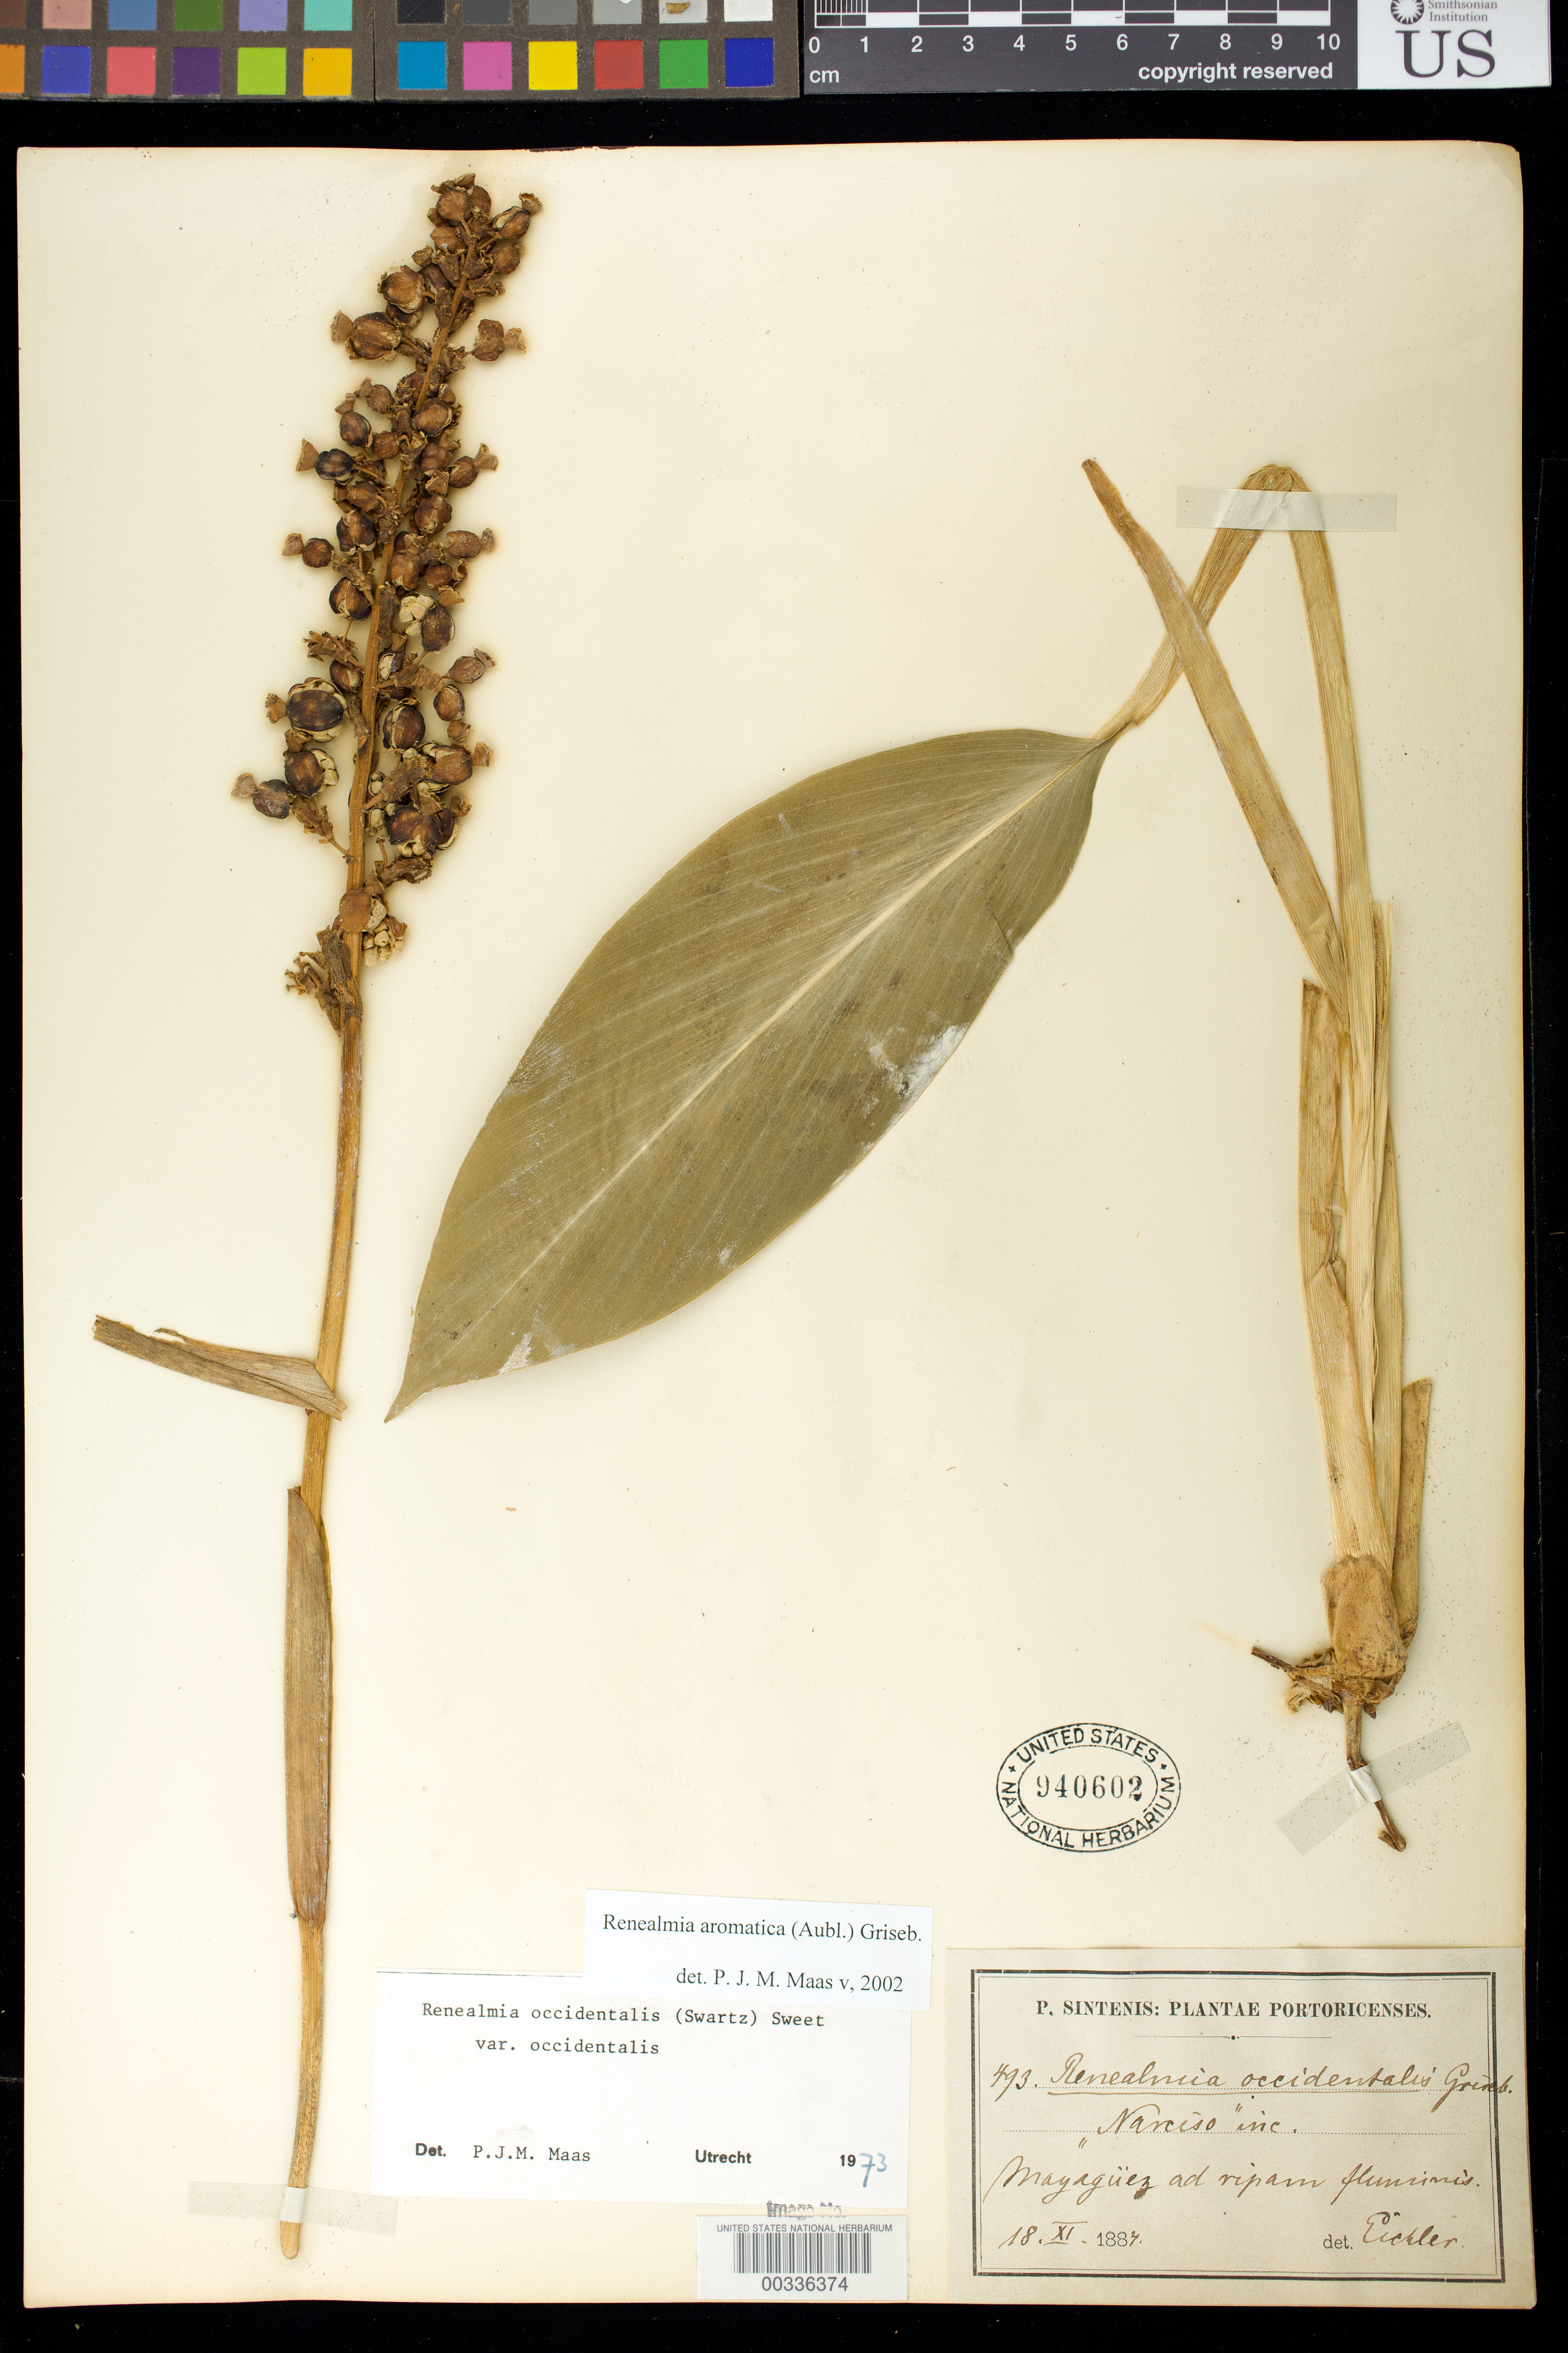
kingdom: Plantae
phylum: Tracheophyta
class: Liliopsida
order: Zingiberales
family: Zingiberaceae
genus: Renealmia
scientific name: Renealmia aromatica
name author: (Aubl.) Griseb.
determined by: Maas, Paul J. M.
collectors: P. Sintenis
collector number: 493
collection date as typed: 18 Nov 1887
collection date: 1887-11-18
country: Puerto Rico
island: Greater Antilles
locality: Mayaguez ad ripam fluminis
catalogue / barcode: US 940602